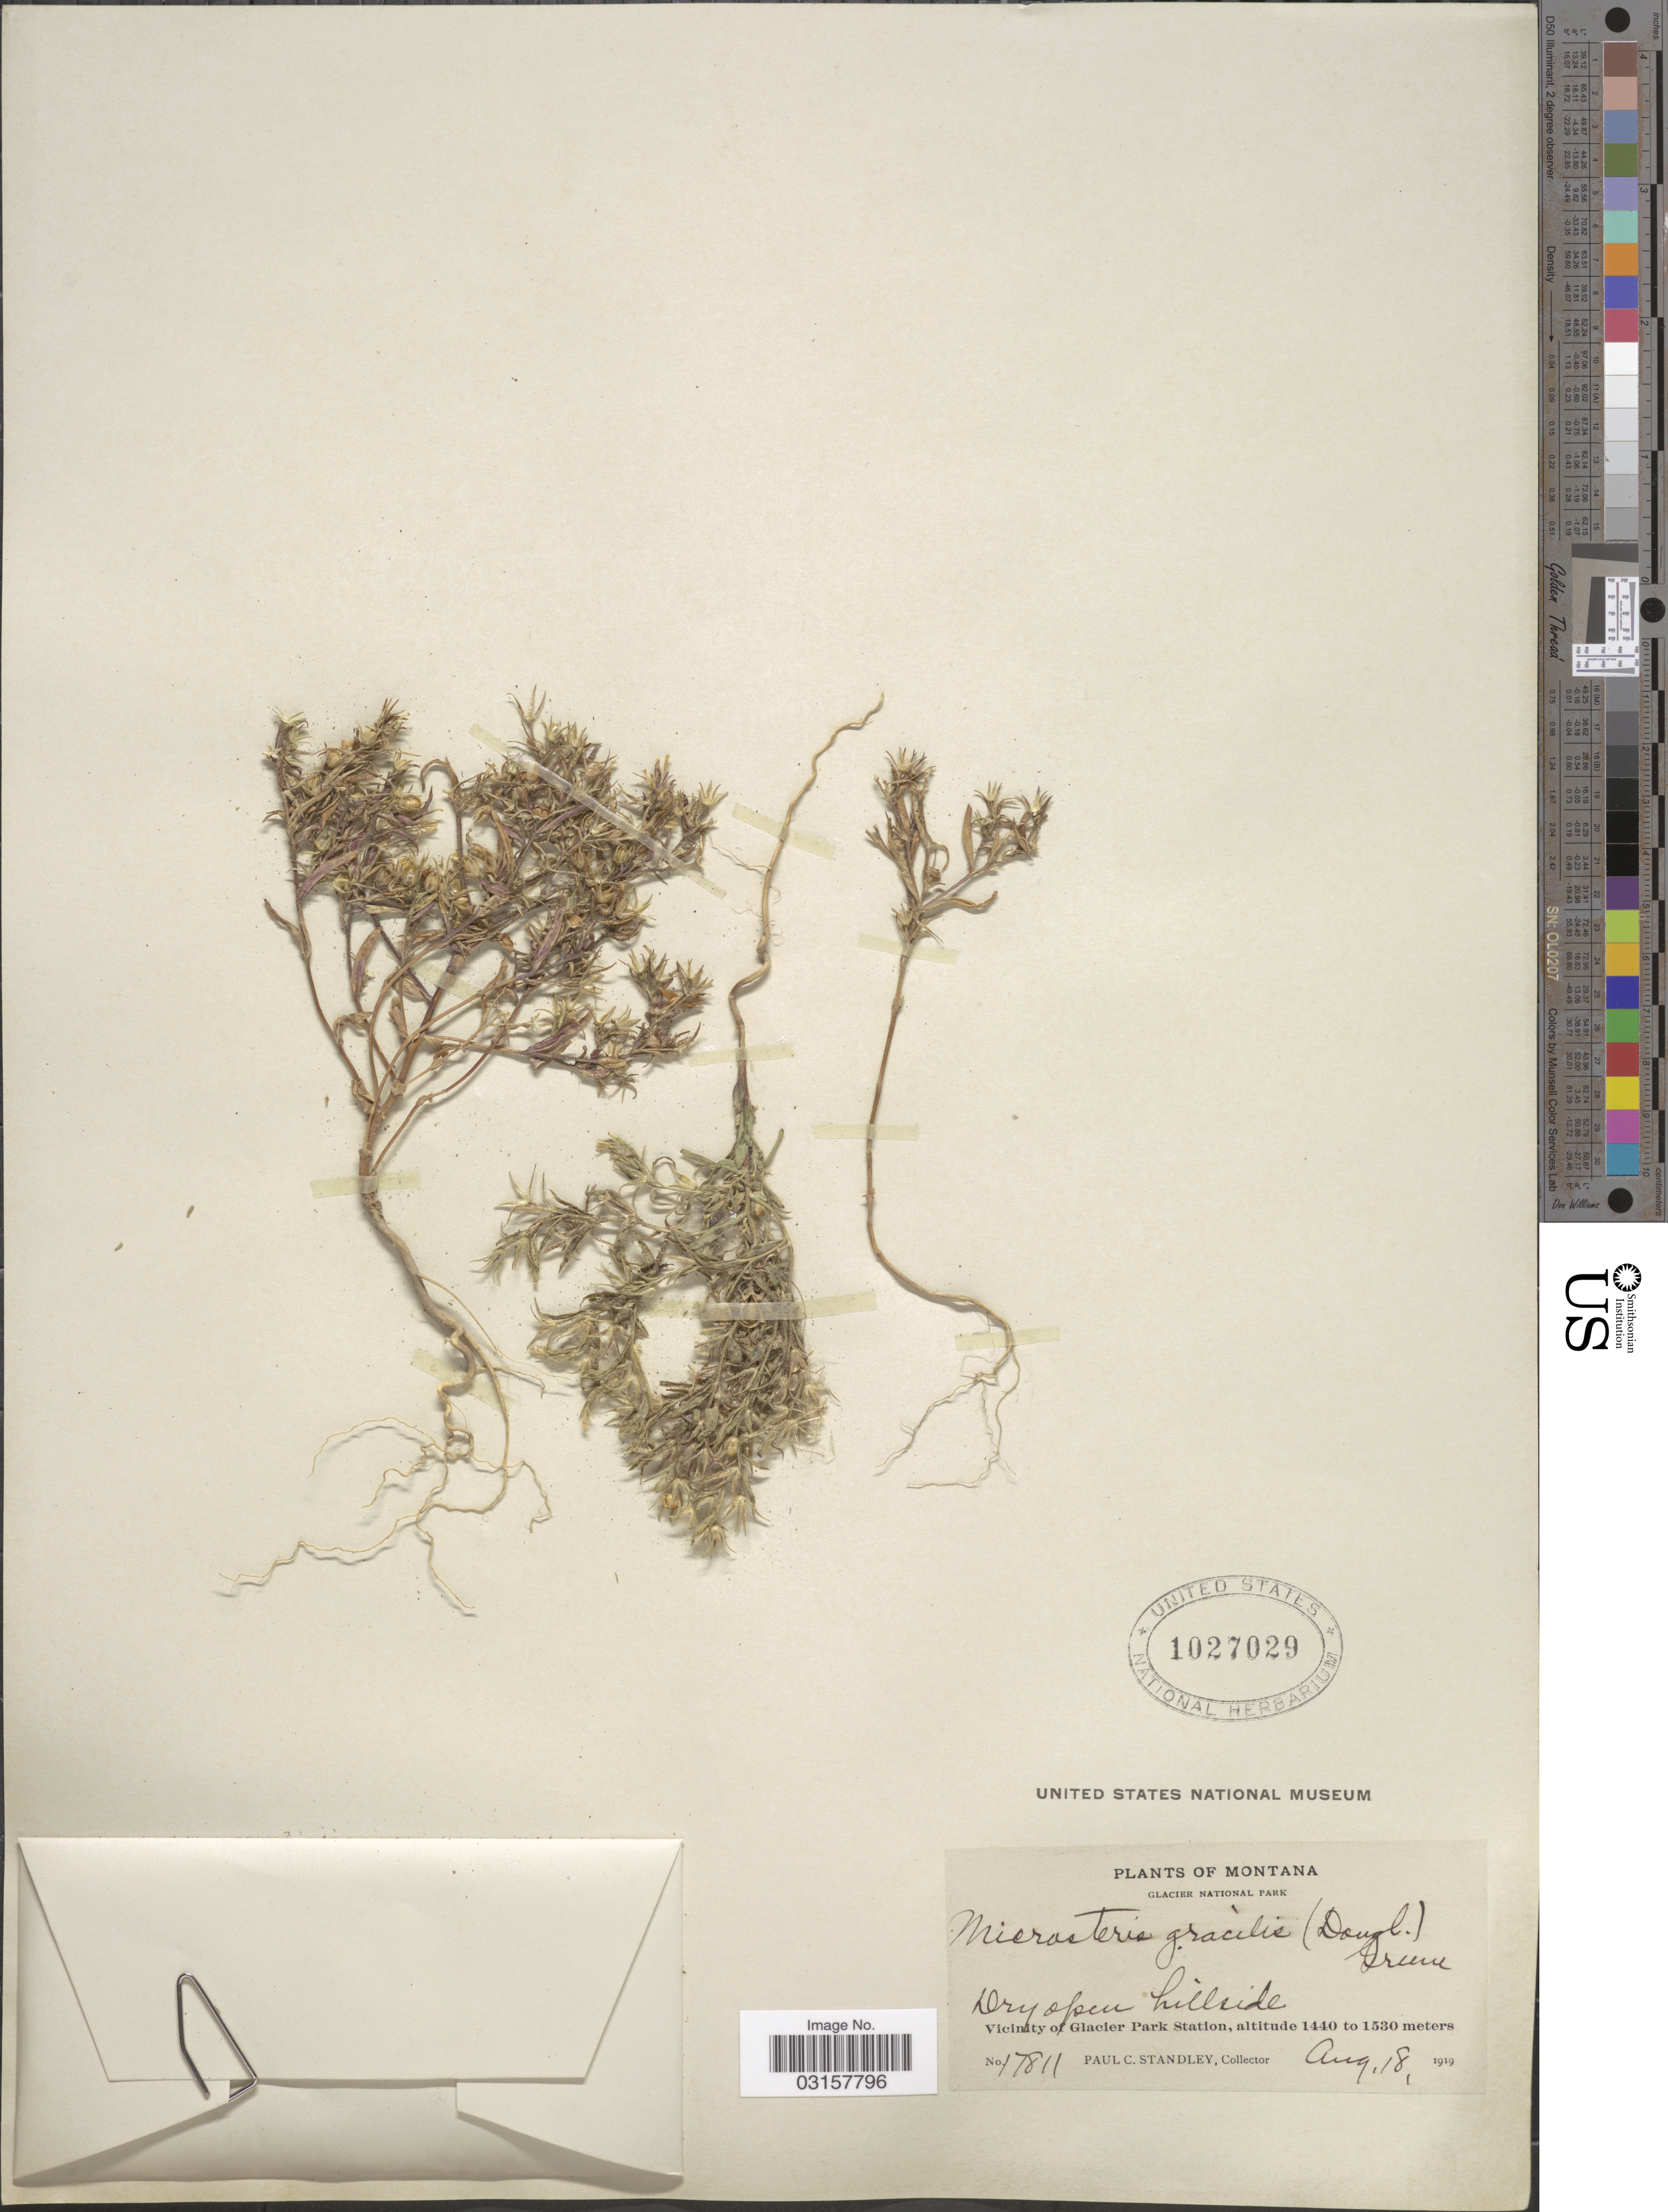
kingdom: Plantae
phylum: Tracheophyta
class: Magnoliopsida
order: Ericales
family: Polemoniaceae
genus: Microsteris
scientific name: Microsteris gracilis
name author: (Hook.) Greene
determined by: (US) Smithsonian Institution - National Museum of Natural History - Department of Botany (UNITED STATES)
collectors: P. C. Standley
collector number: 17811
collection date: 1919-08-18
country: United States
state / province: Montana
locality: Glacier National Park. Vicinity of Glacier Park Station.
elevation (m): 1440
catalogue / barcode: US 1027029